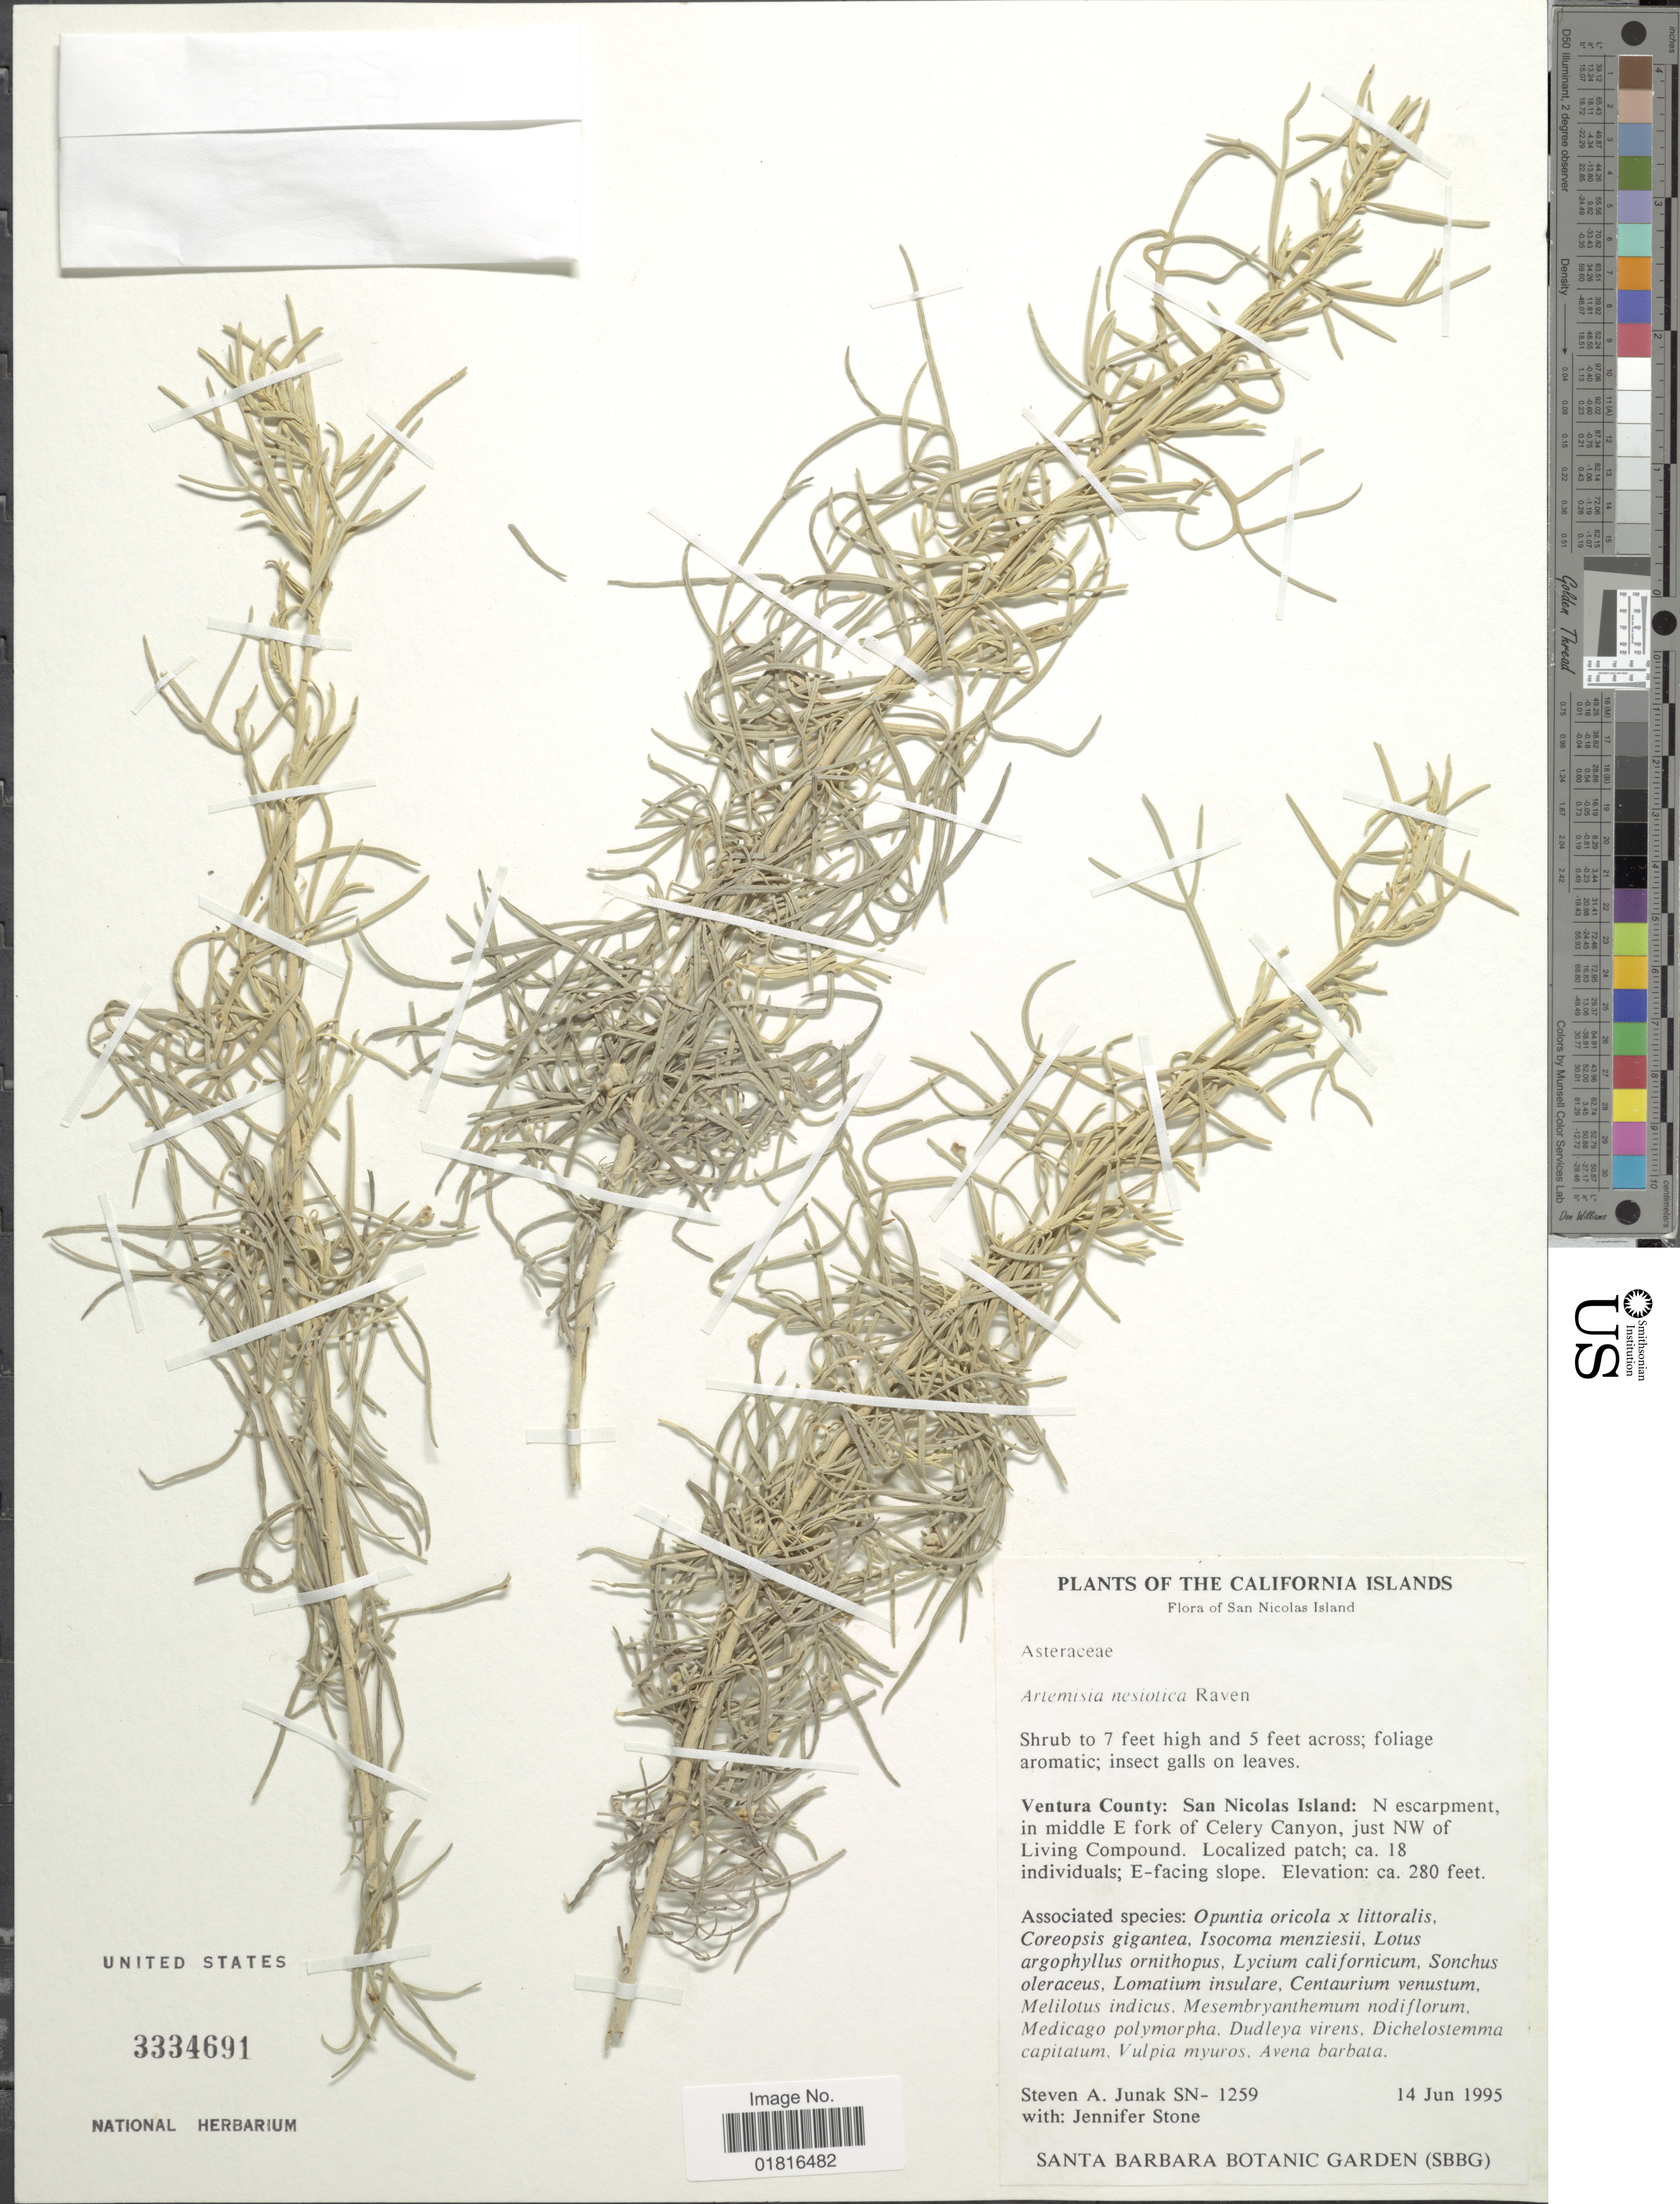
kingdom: Plantae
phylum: Tracheophyta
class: Magnoliopsida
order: Asterales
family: Asteraceae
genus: Artemisia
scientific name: Artemisia nesiotica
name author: P.H. Raven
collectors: S. Junak & J. Stone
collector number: SN- 1259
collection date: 1995-06-14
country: United States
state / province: California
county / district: Ventura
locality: The California Islands, San Nicolas Island, Ventura County: San Nicolas Island: N escarpment, in middle E fork of Celery Canyon, just NW of Living Compound. Localized patch; ca 18 individuals; E-facing slope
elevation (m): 85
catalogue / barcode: US 3334691